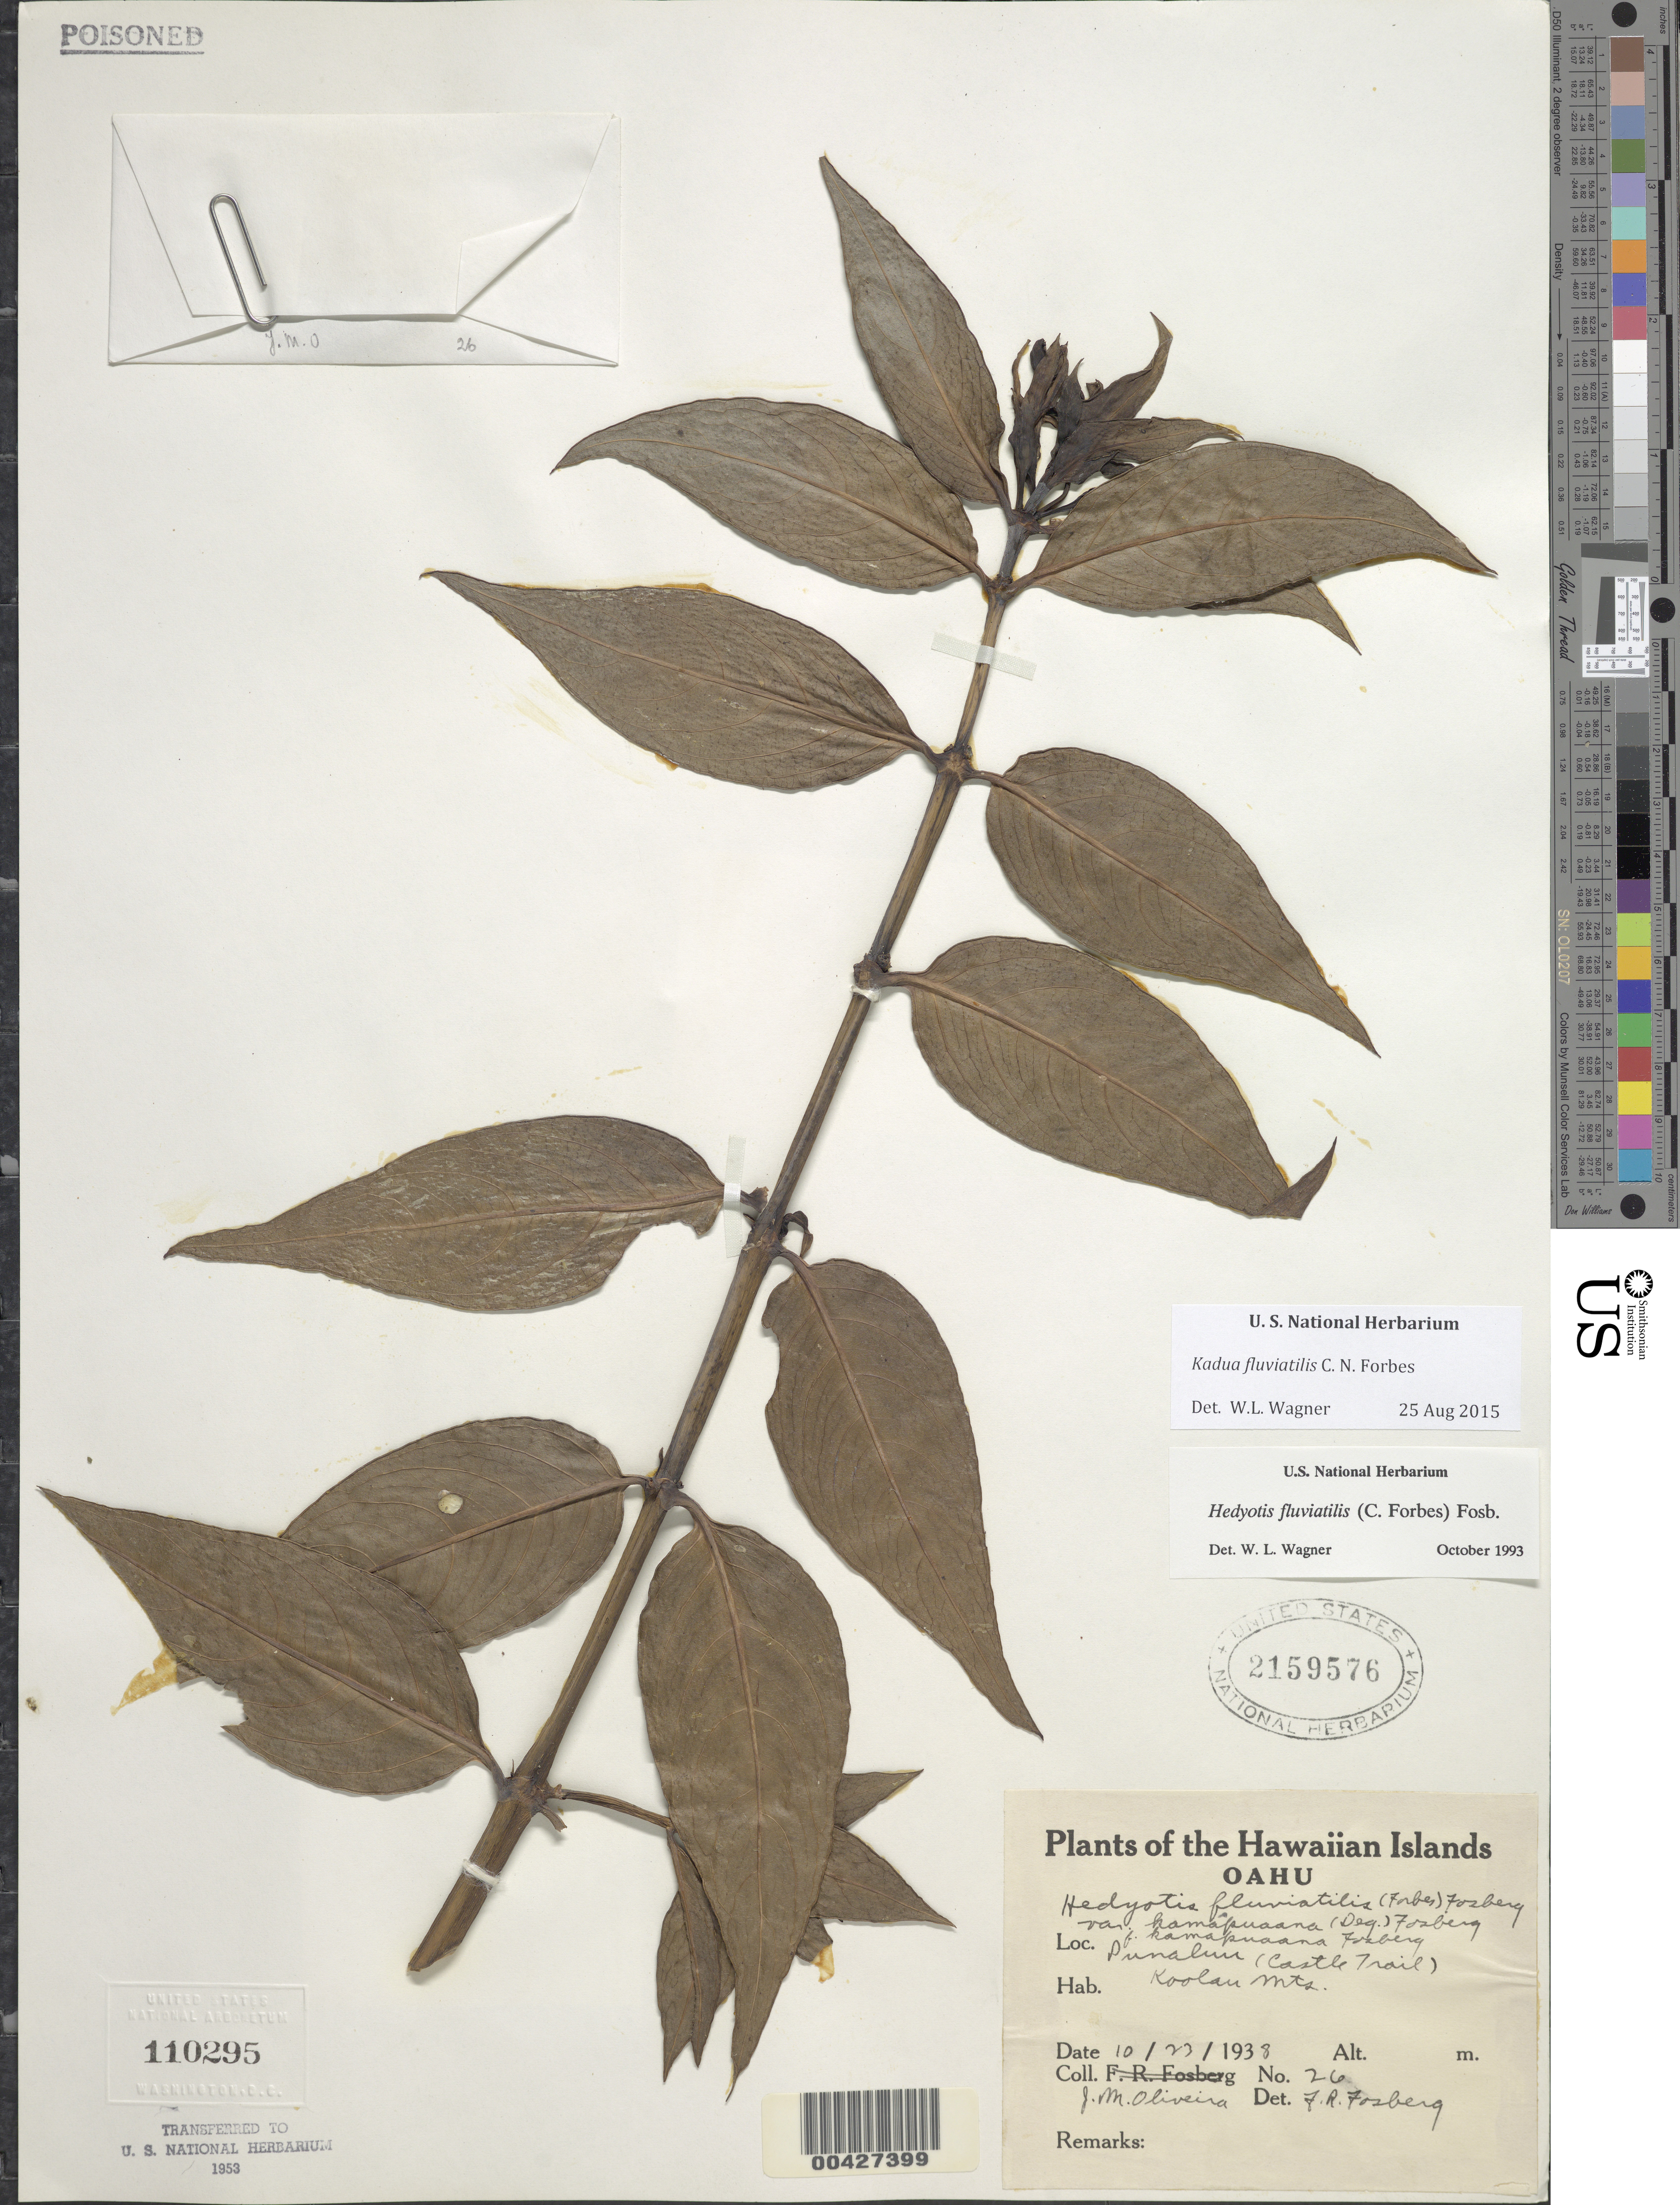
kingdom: Plantae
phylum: Tracheophyta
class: Magnoliopsida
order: Gentianales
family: Rubiaceae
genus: Kadua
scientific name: Kadua fluviatilis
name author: C.N. Forbes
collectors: J. Oliveira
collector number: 26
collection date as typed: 23 Oct 1938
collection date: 1938-10-23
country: United States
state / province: Hawaii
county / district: Honolulu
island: Oahu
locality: Punaluu (Castle Trail), Koolau Mountains.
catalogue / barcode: US 2159576